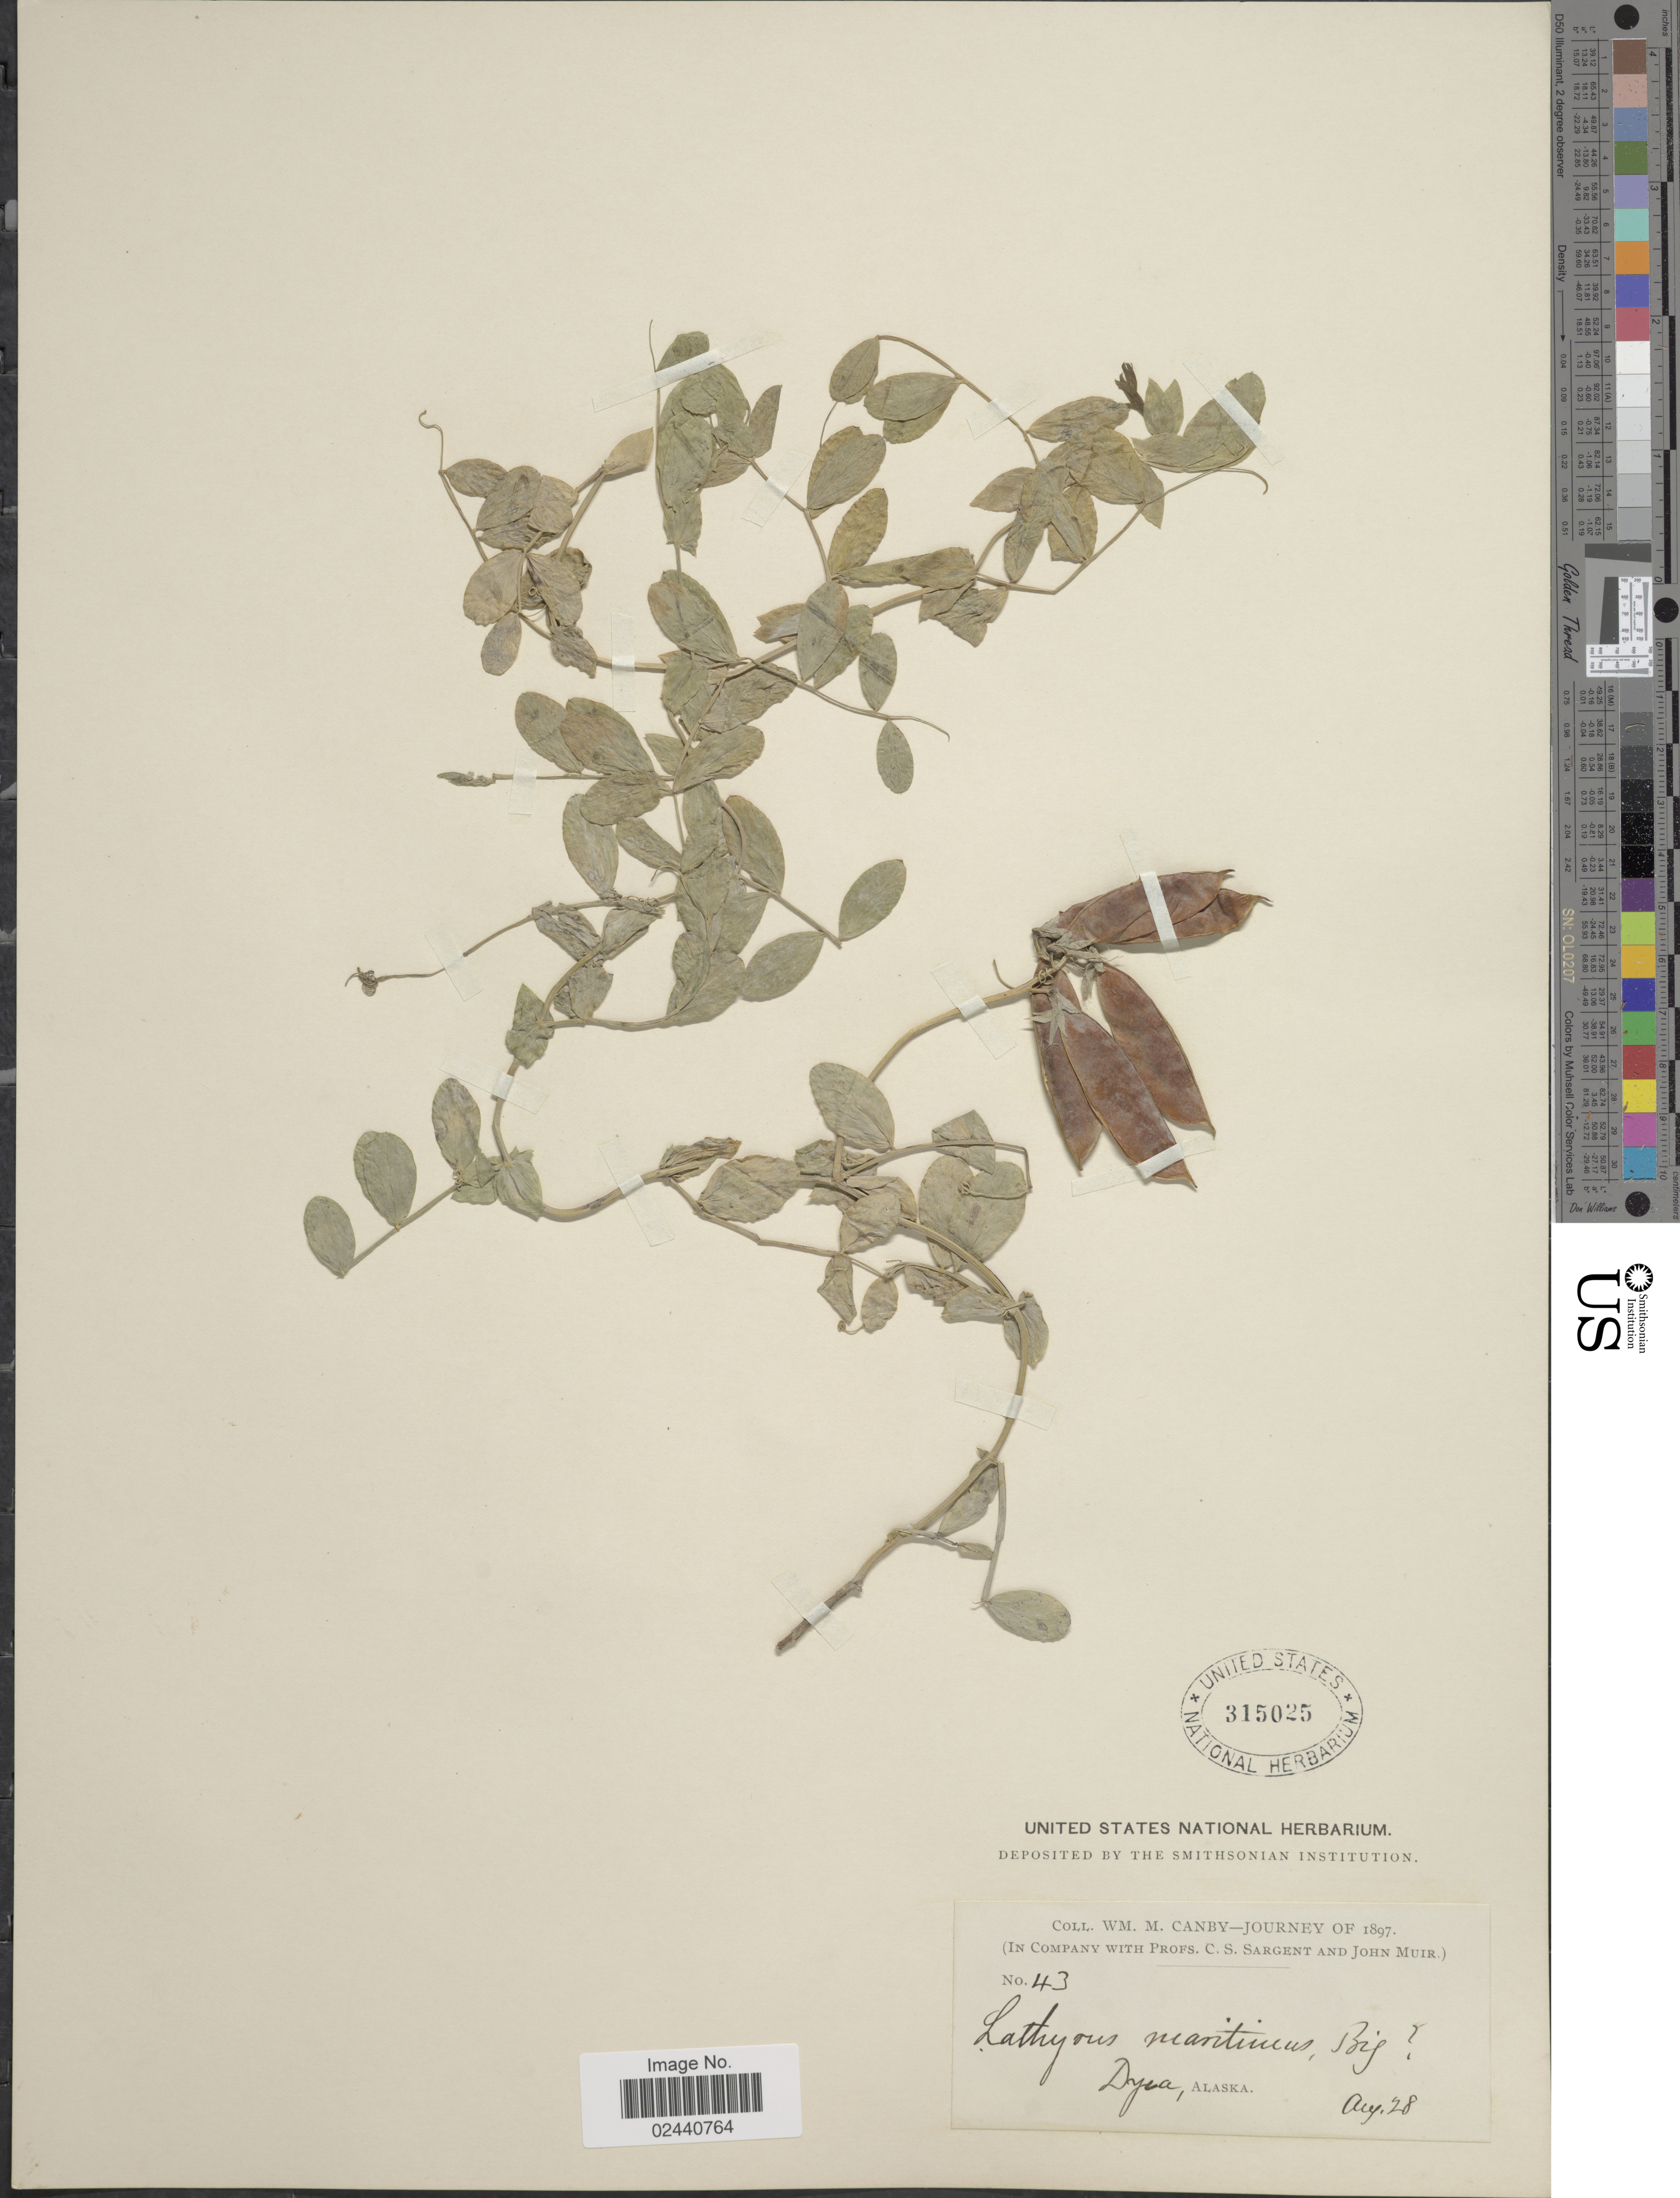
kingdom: Plantae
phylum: Tracheophyta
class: Magnoliopsida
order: Fabales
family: Fabaceae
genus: Lathyrus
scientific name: Lathyrus japonicus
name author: Willd.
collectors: W. M. Canby, C. S. Sargent & J. Muir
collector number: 43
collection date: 1897-08-28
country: United States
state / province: Alaska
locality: Dyca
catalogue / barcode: US 315025